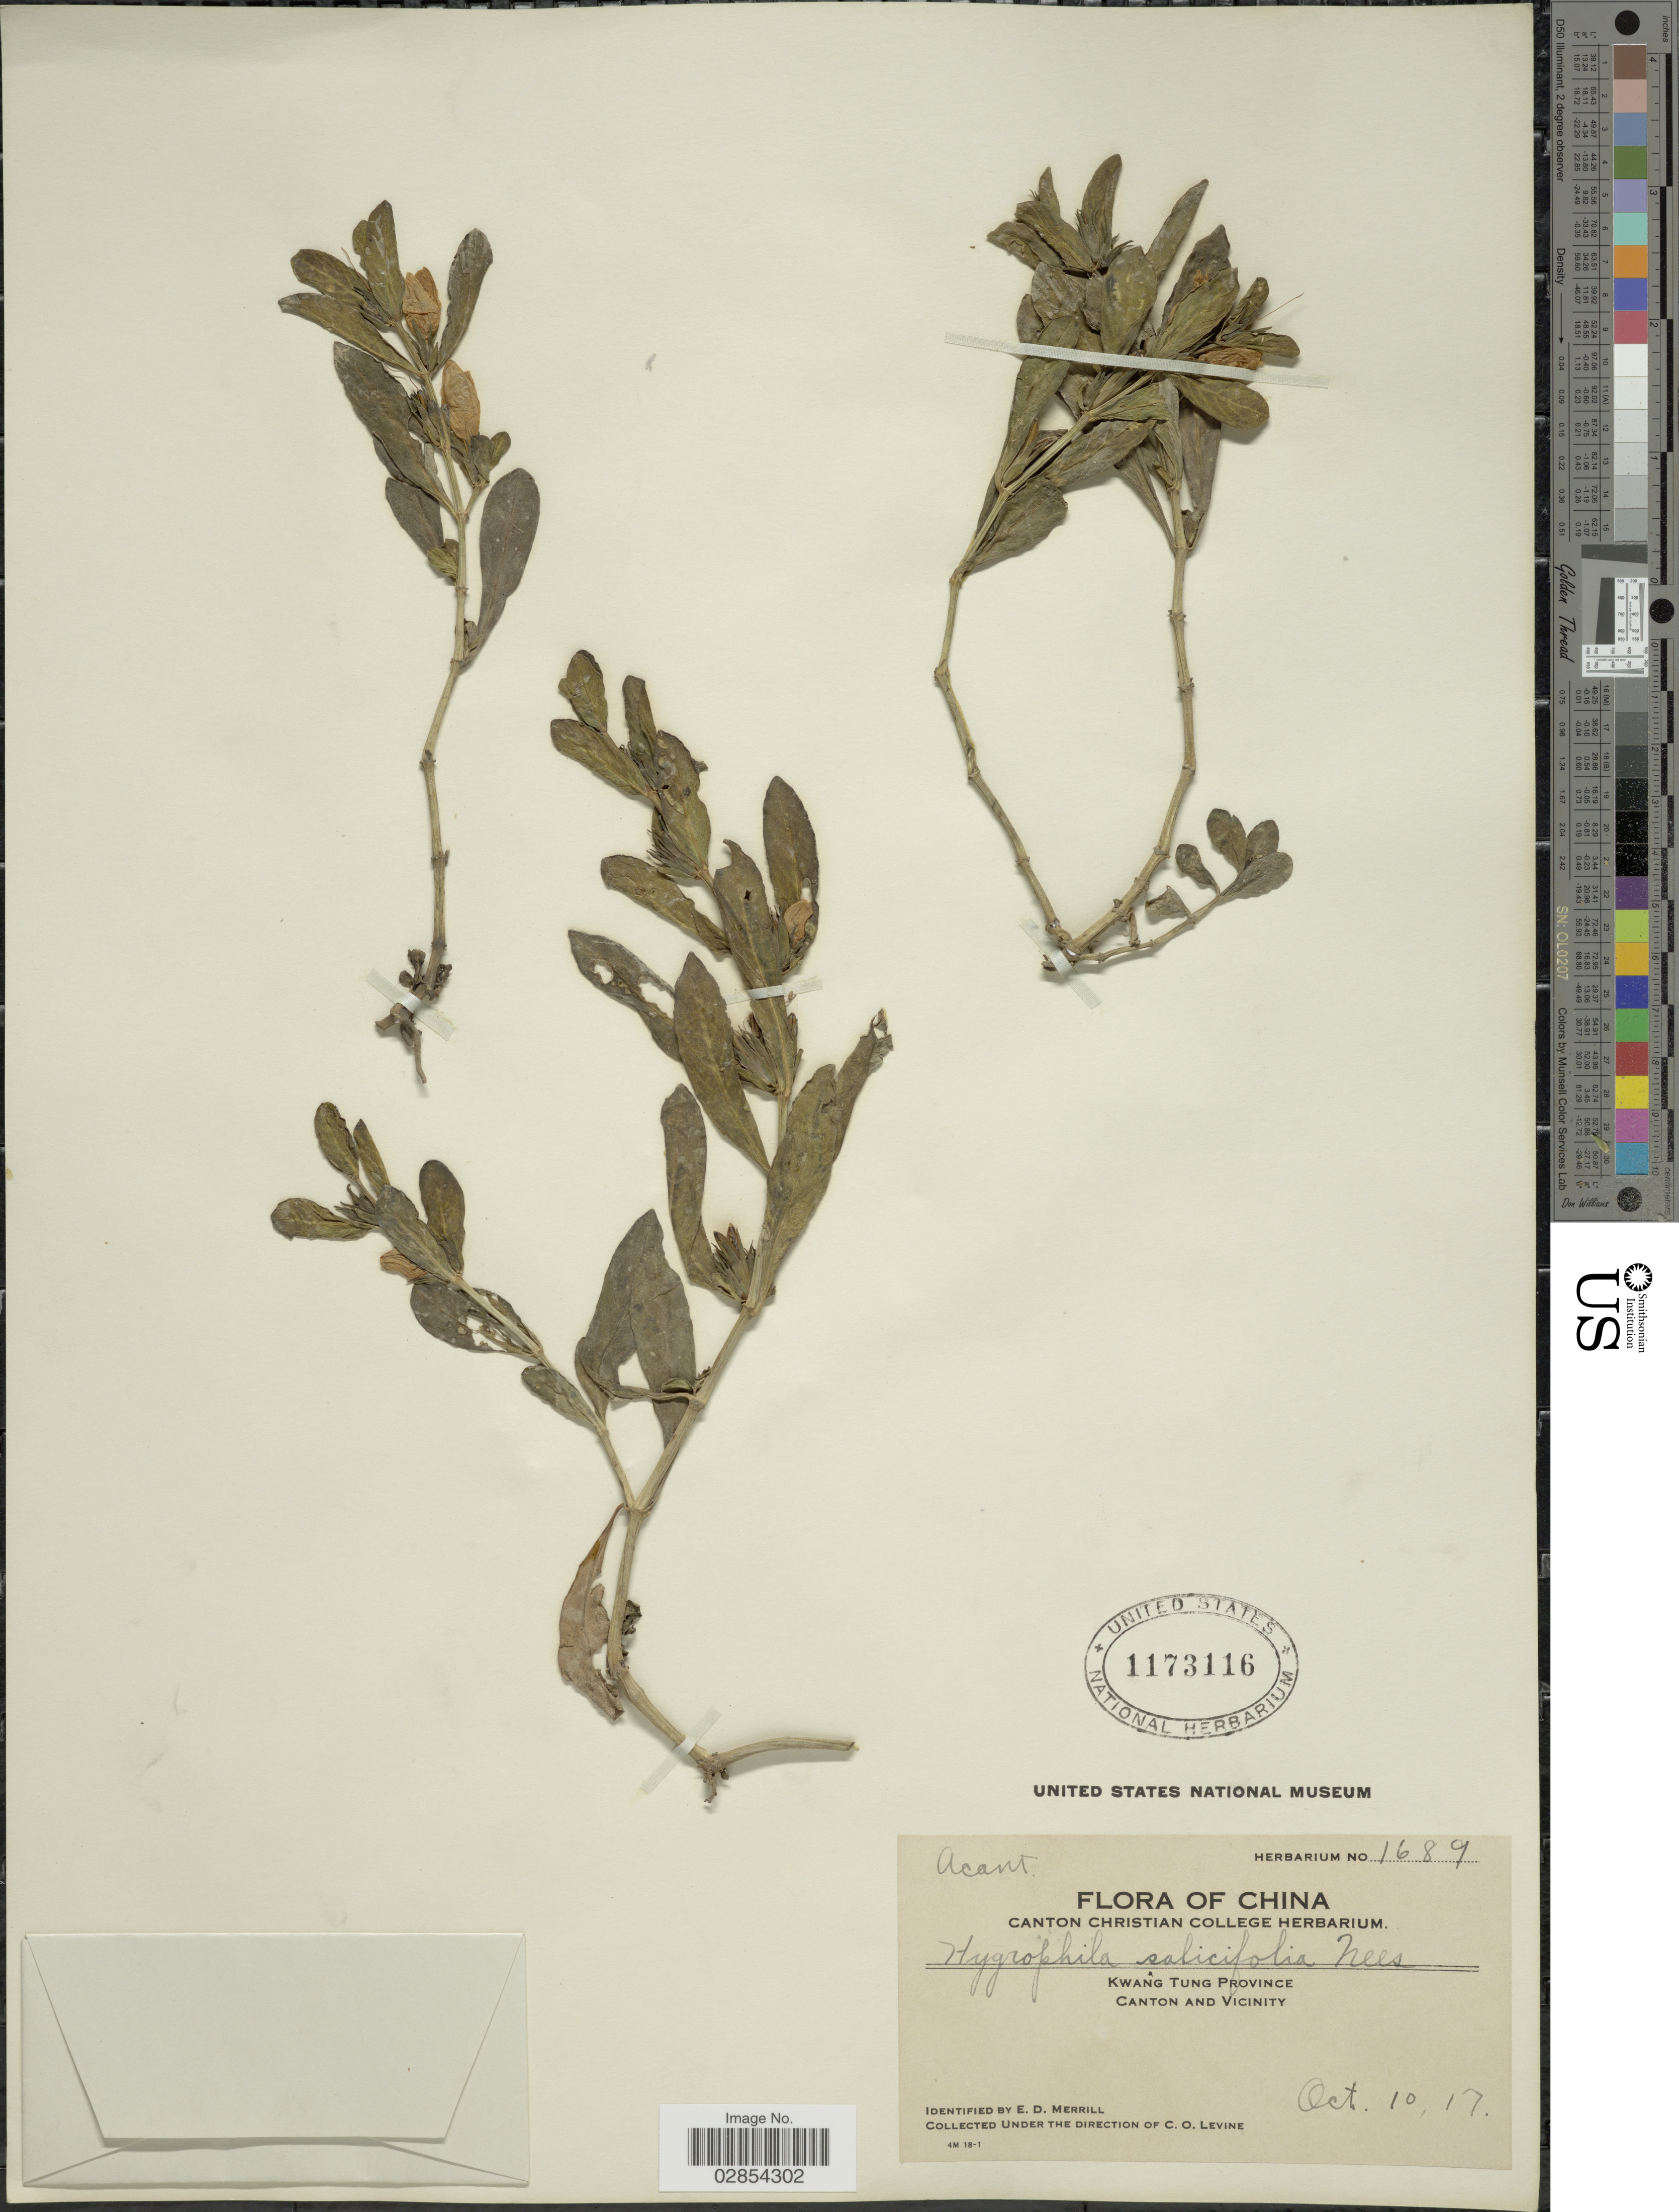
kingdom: Plantae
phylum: Tracheophyta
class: Magnoliopsida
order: Lamiales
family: Acanthaceae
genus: Hygrophila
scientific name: Hygrophila angustifolia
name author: R. Br.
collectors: C. O. Levine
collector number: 1689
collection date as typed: Transcribed d/m/y: 10/10/17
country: China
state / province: Guangdong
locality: Kwang Tung Province. Canton and Vicinity.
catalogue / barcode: US 1173116